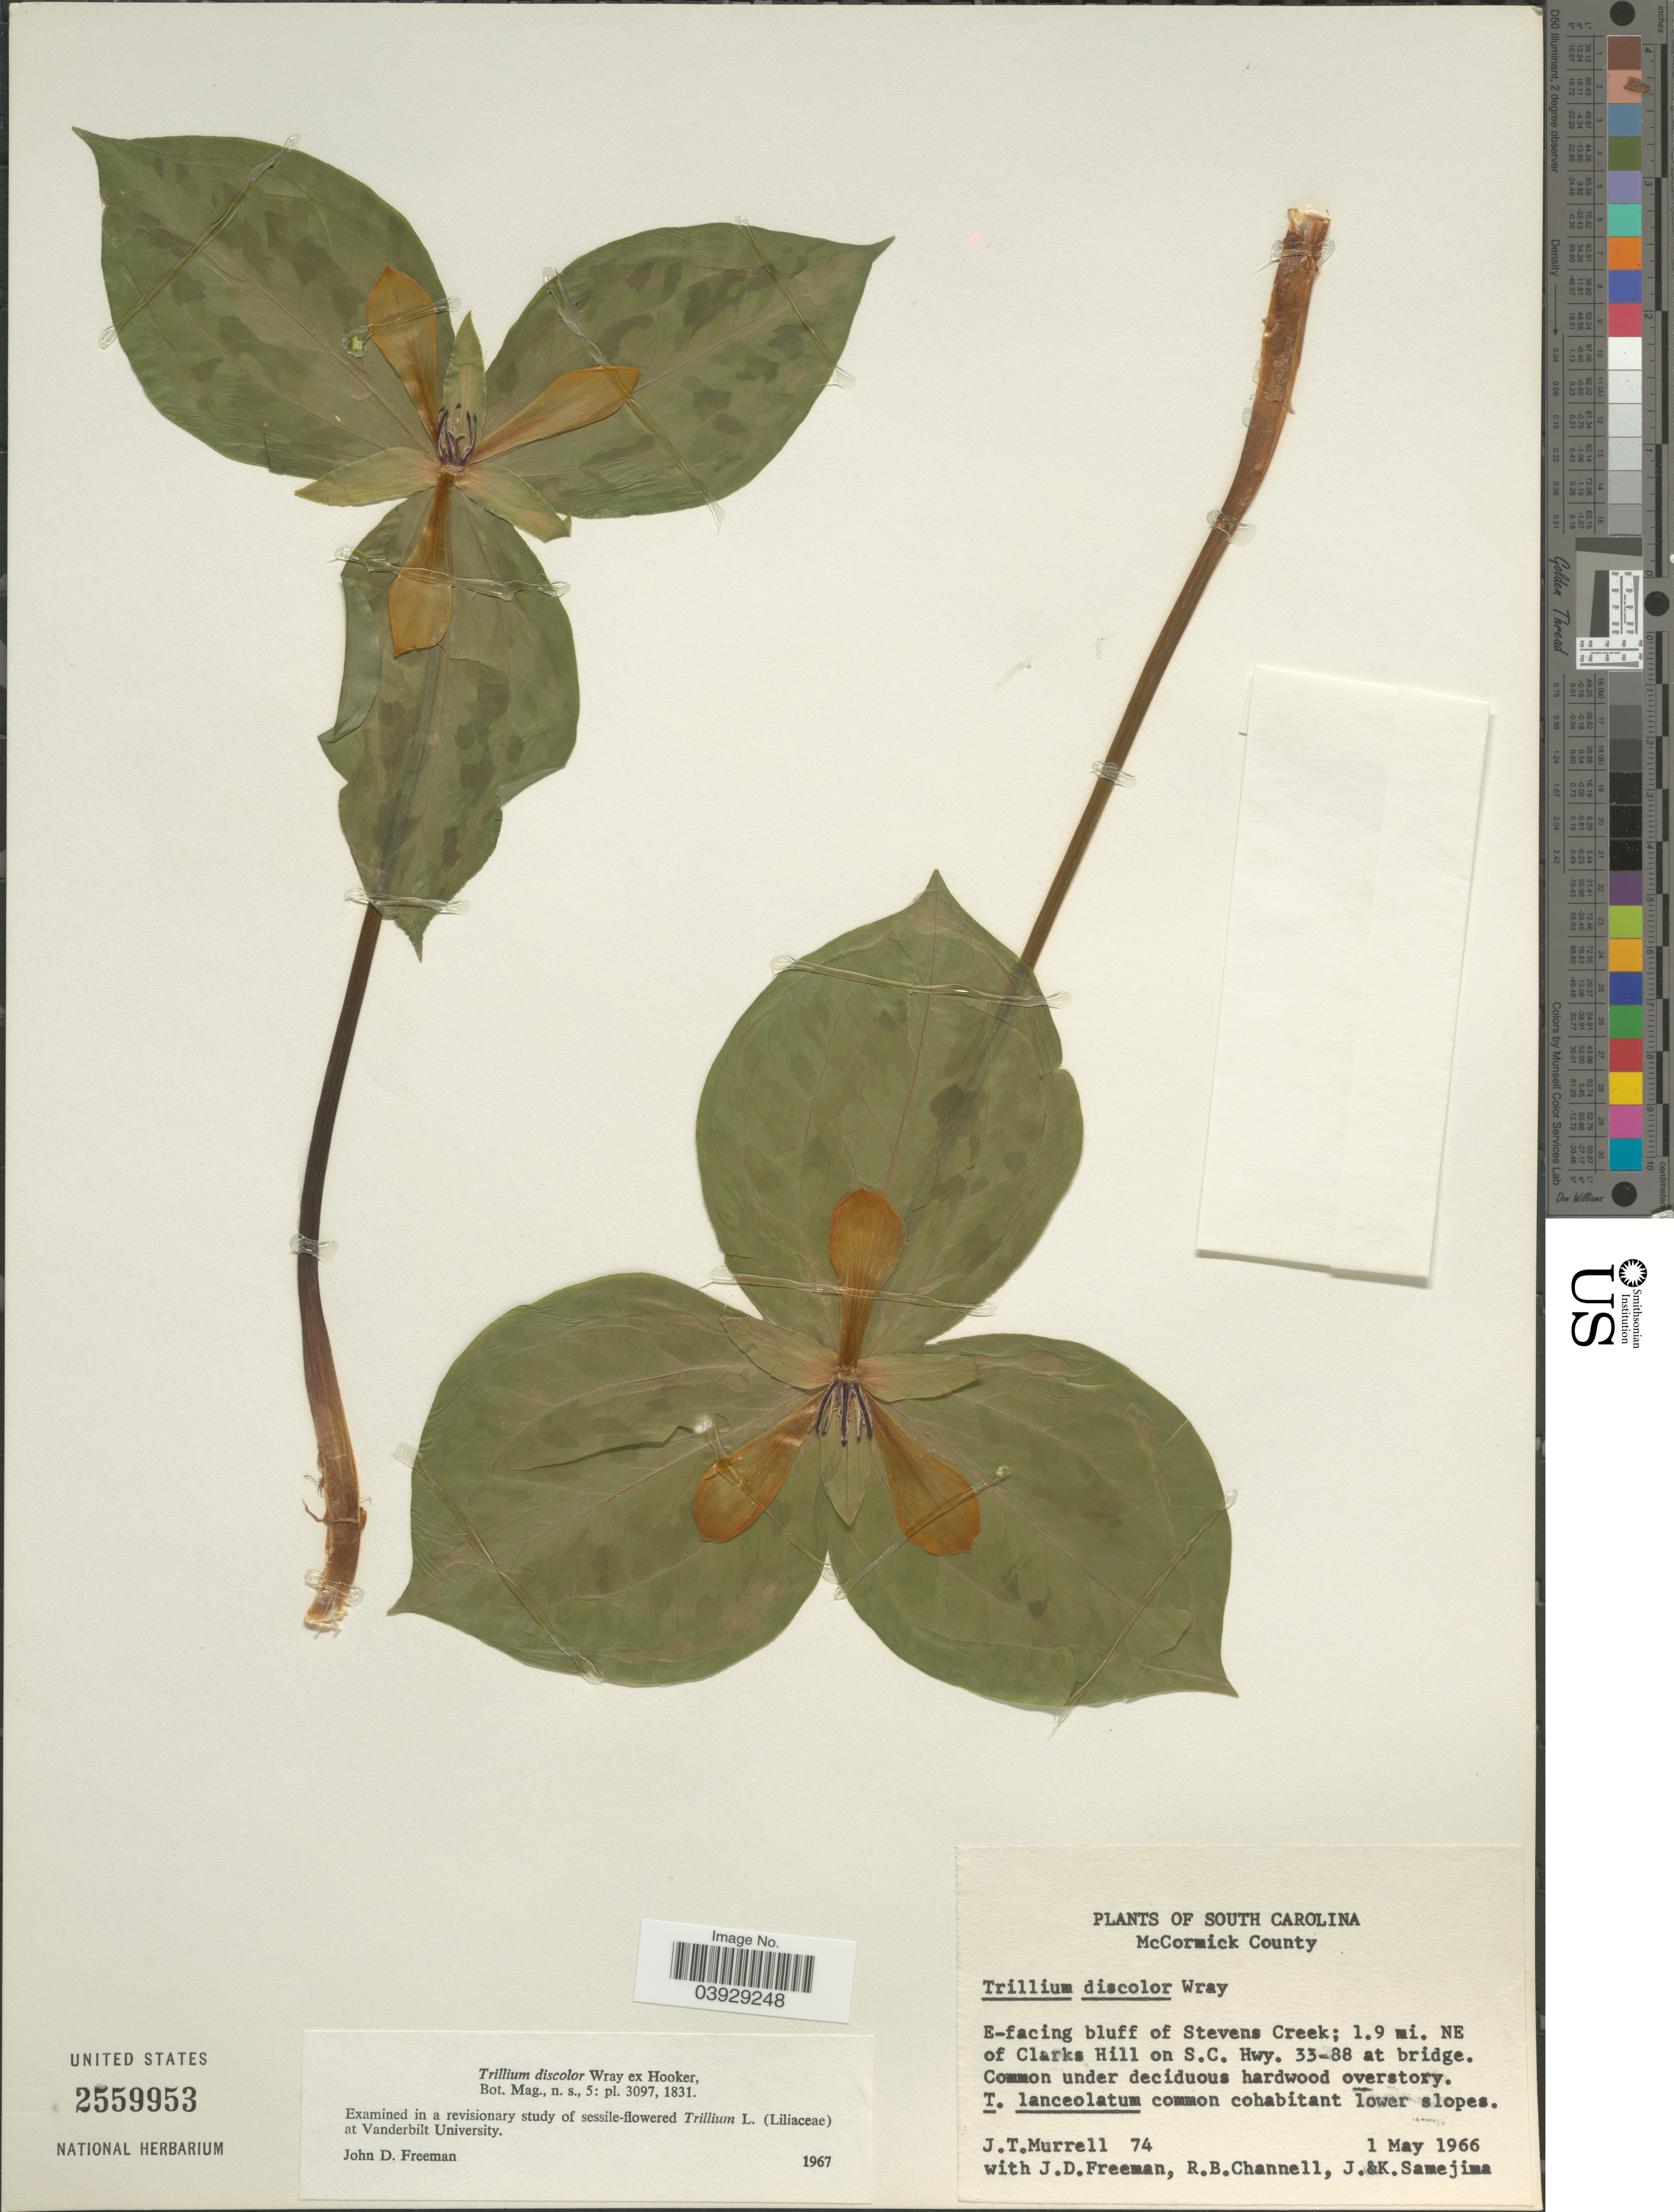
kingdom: Plantae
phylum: Tracheophyta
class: Liliopsida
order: Liliales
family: Melanthiaceae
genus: Trillium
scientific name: Trillium discolor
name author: Wray ex Hook.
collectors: J. Murrell, J. Freeman, R. B. Channell, J. Samejima & K. Samejima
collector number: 74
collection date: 1966-05-01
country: United States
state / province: South Carolina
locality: McCormick County. E-facing bluff of Stevens Creek; 1.9 mi. NE of Clarks Hill on S.C. Hwy. 33-88 at bridge.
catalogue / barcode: US 2559953